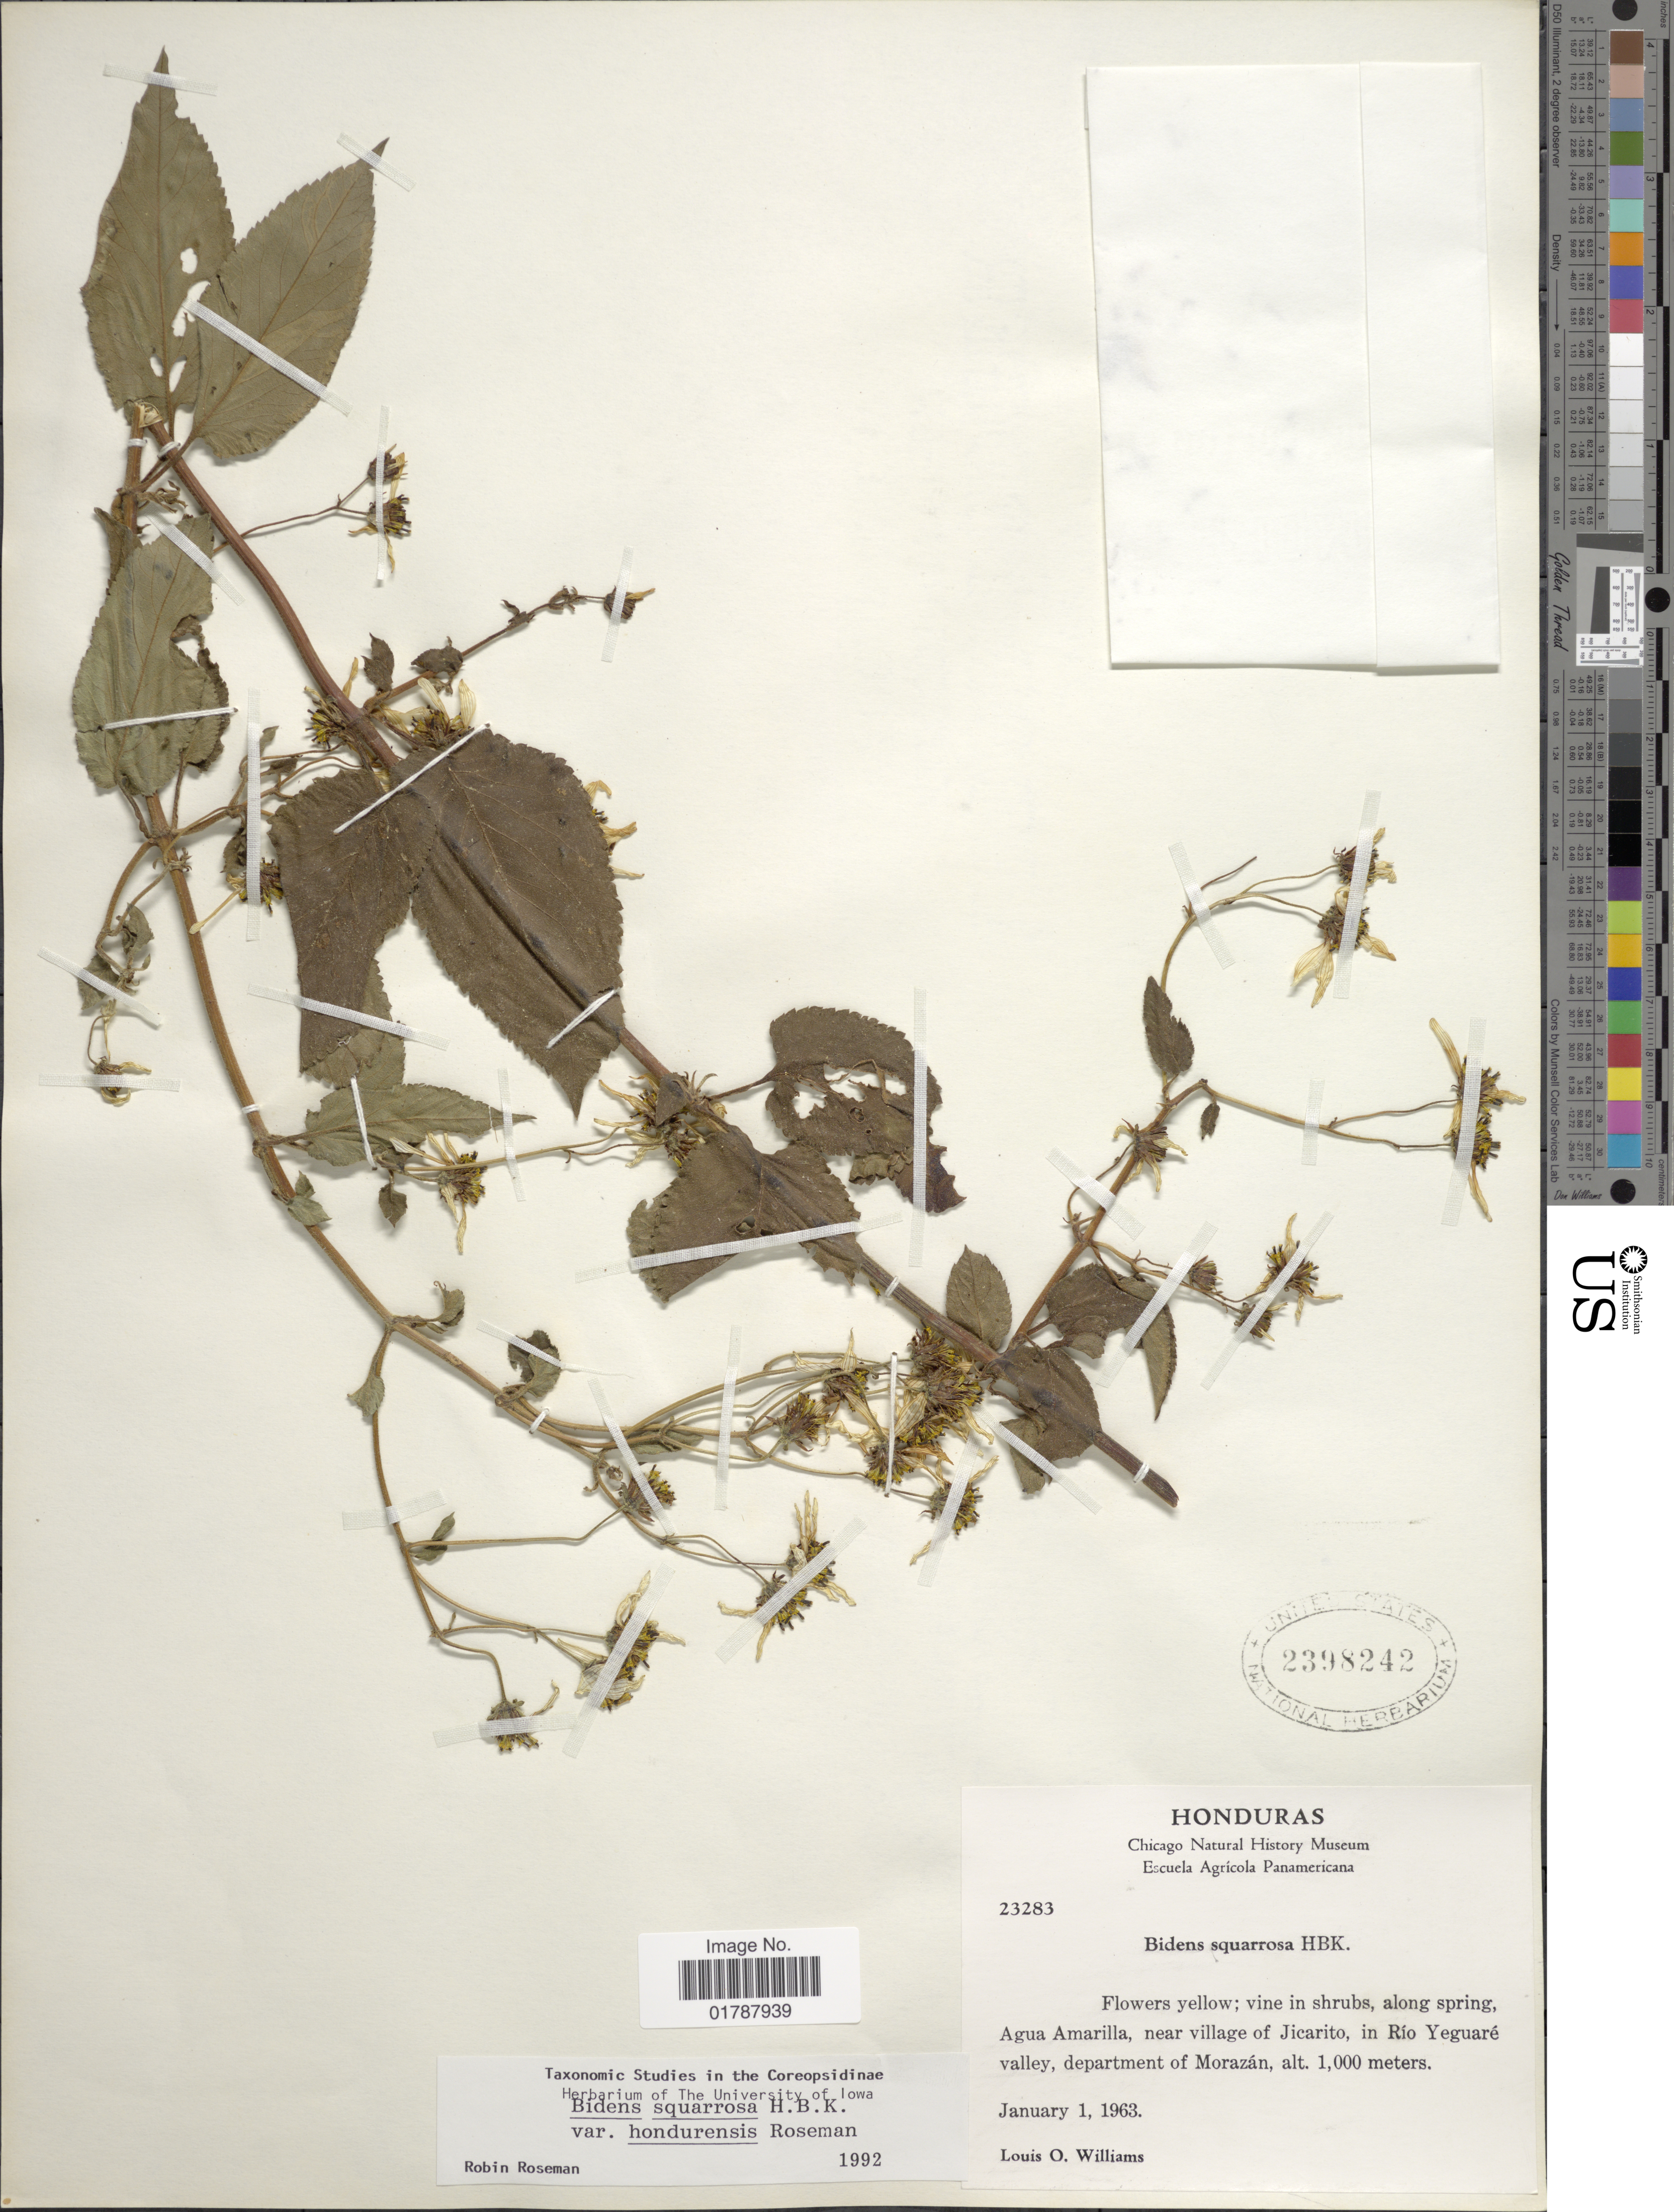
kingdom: Plantae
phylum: Tracheophyta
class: Magnoliopsida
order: Asterales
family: Asteraceae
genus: Bidens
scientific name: Bidens squarrosa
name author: Kunth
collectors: L. O. Williams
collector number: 23283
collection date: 1963-01-01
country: Honduras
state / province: Fco. Morazán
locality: Agua Amarilla, near village of Jicarito, in Rio Yeguare valley, department of Morazan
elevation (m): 1000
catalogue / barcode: US 2398242